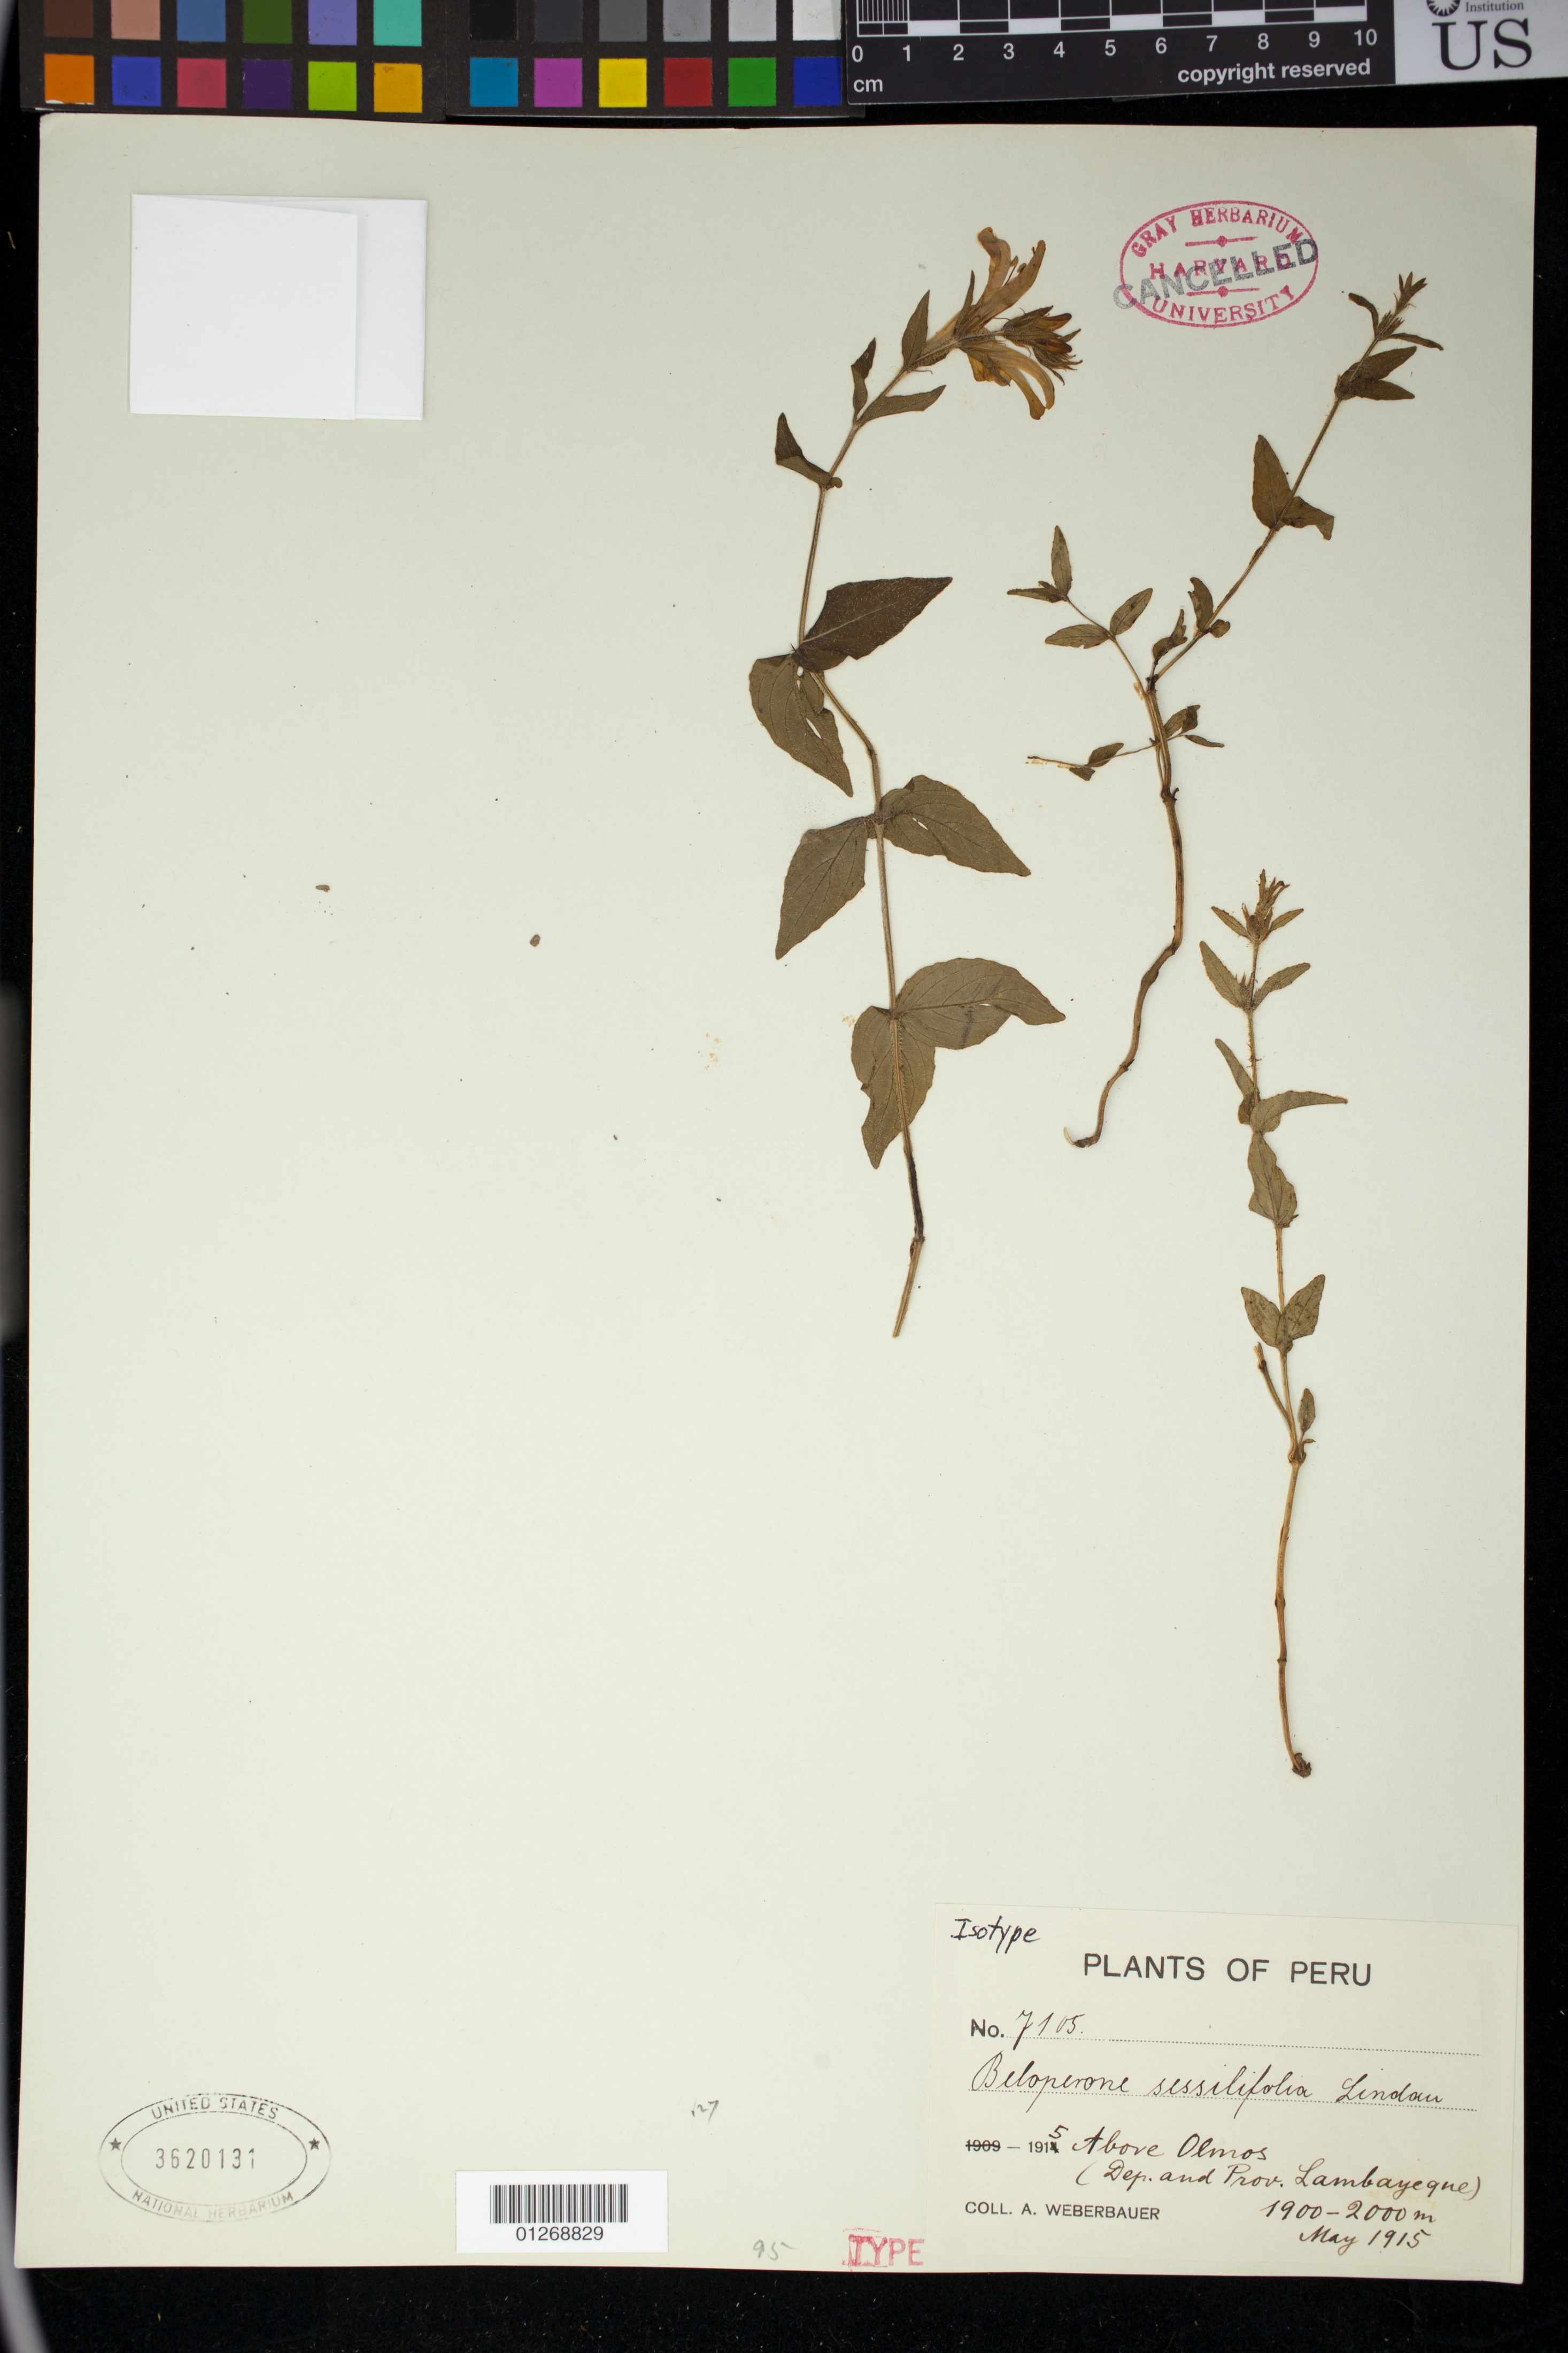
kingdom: Plantae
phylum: Tracheophyta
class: Magnoliopsida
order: Lamiales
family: Acanthaceae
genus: Beloperone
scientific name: Beloperone sessilifolia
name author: Lindau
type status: Isotype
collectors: A. Weberbauer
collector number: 7105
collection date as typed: May 1915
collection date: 1915-05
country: Peru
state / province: Lambayeque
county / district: Lambayeque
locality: Above Olmos, Dep. and Prov. Lambayeque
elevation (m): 1900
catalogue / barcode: US 3620131